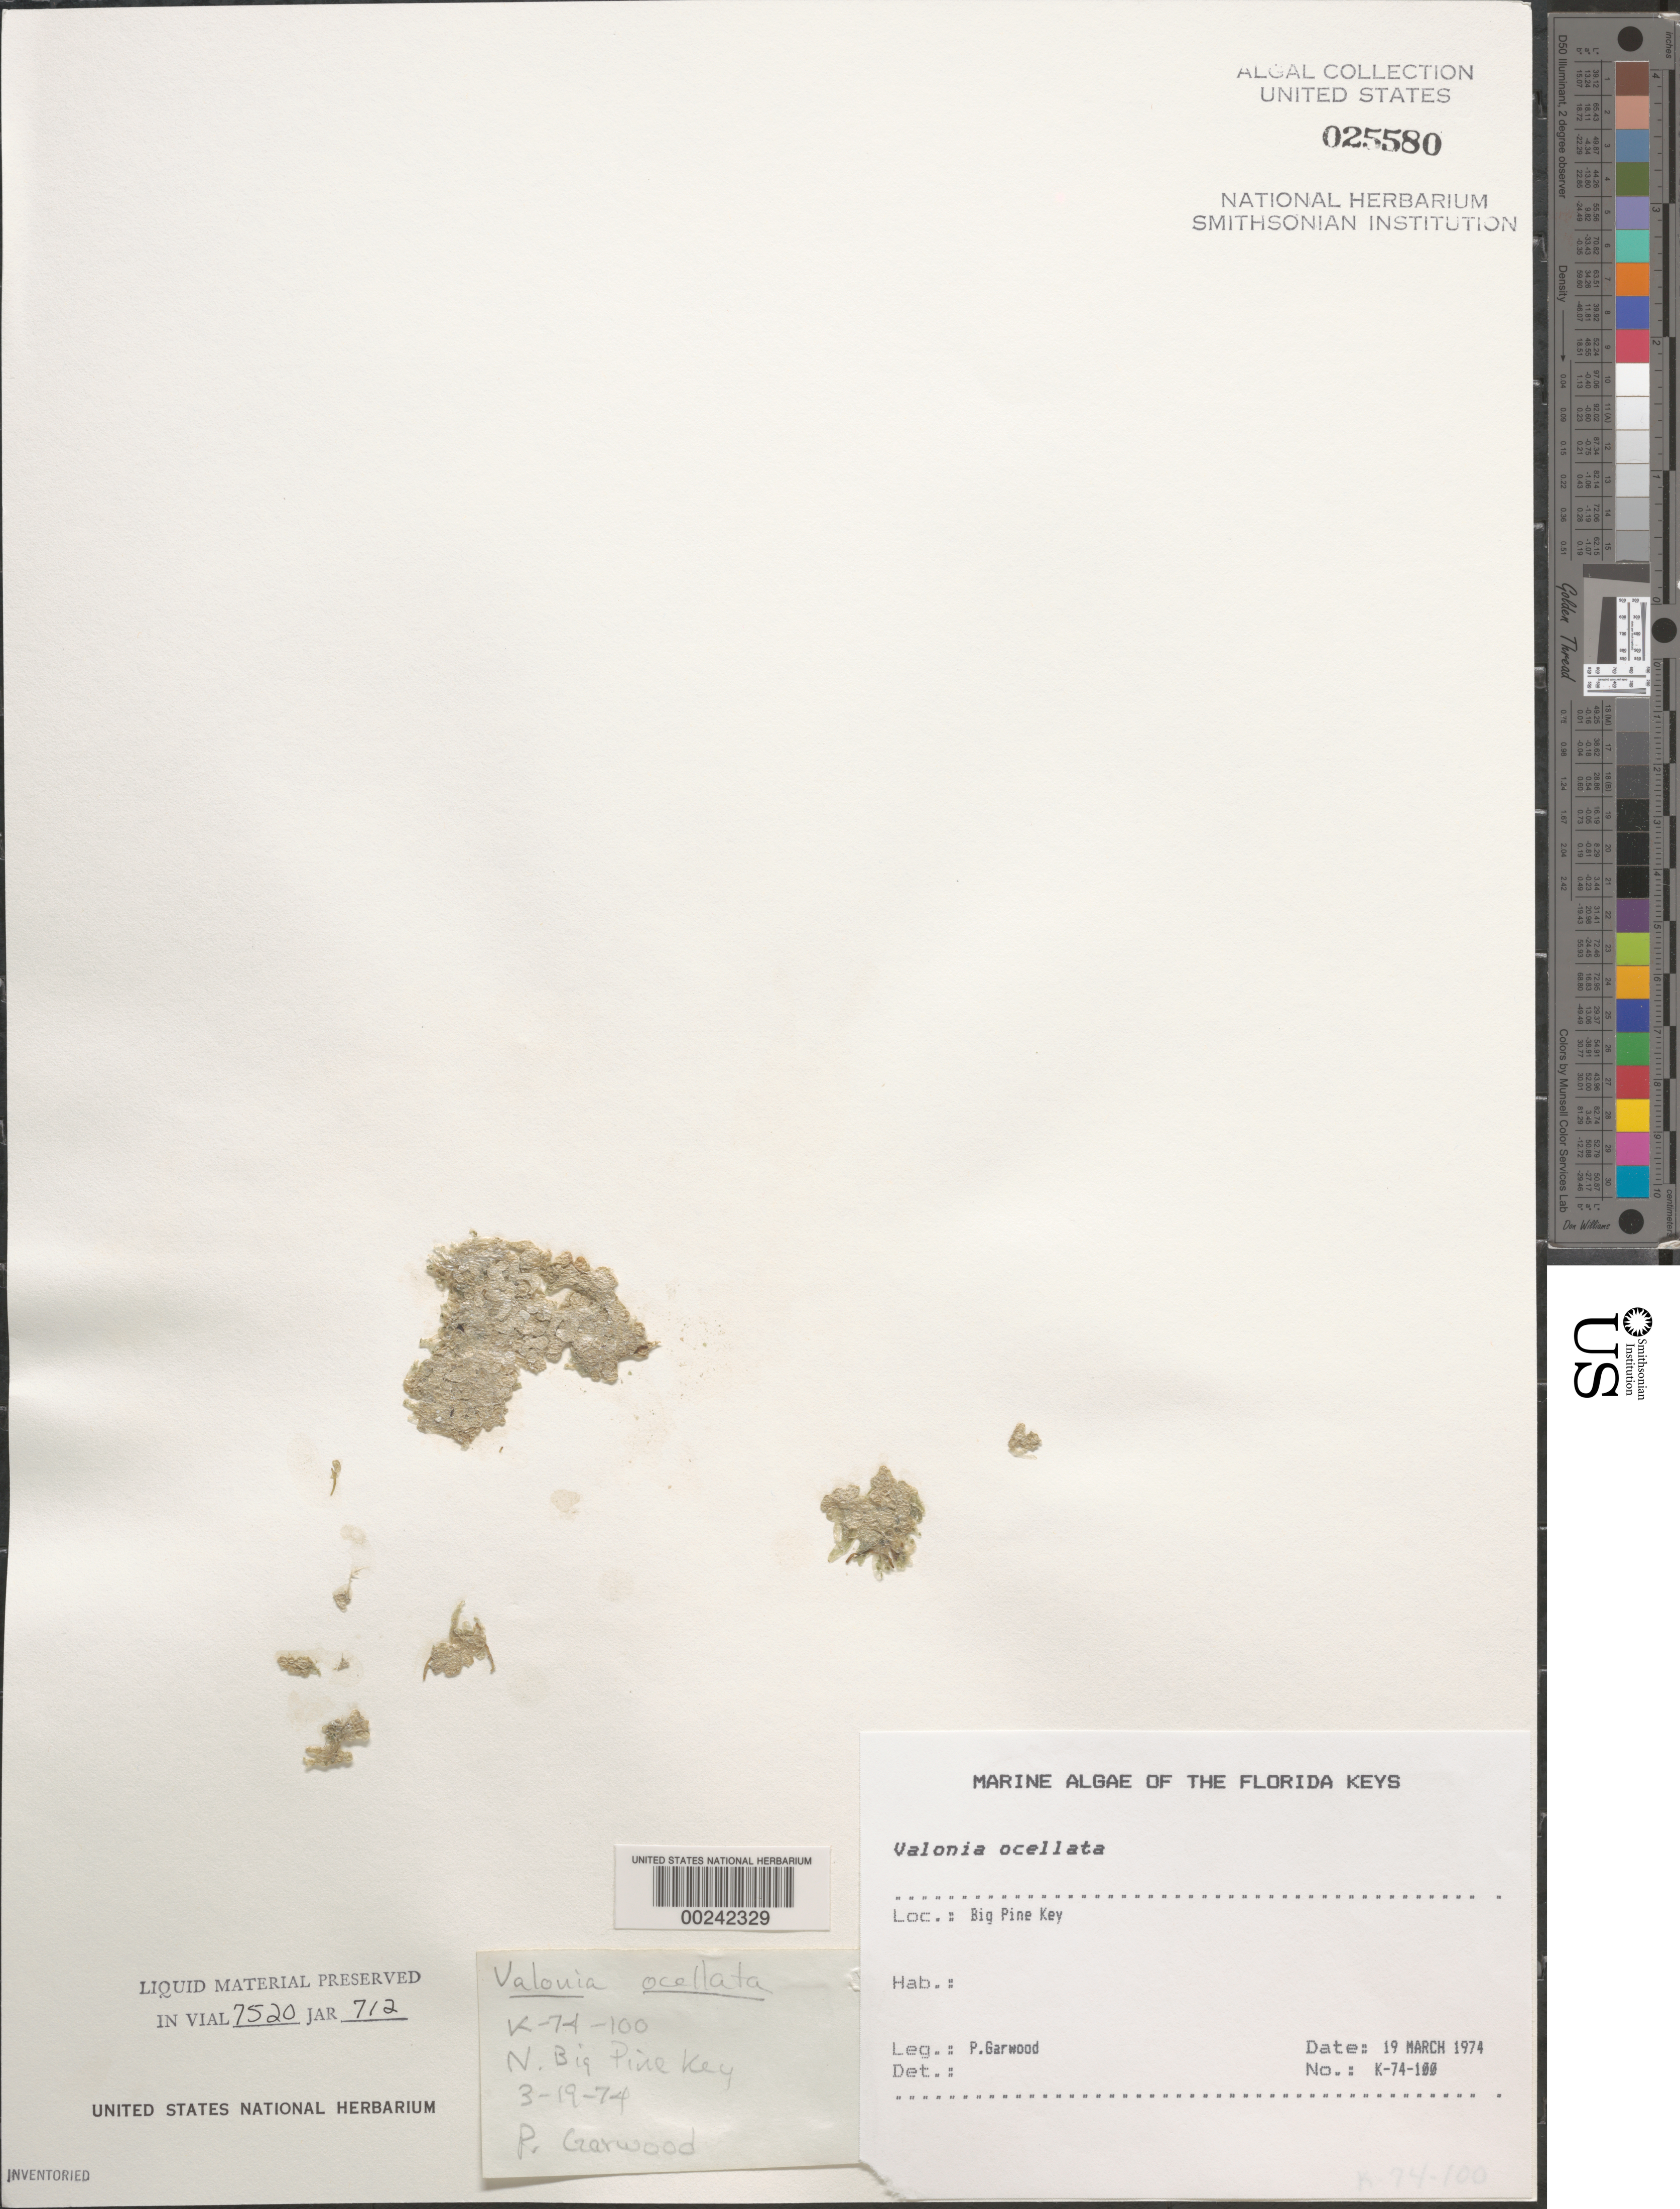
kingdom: Plantae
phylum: Chlorophyta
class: Ulvophyceae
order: Siphonocladales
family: Siphonocladaceae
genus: Dictyosphaeria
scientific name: Dictyosphaeria ocellata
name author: (M. Howe) Olsen-Stojkovich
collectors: P. Garwood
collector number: K-74-100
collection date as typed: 19 Mar 1972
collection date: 1972-03-19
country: United States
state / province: Florida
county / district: Monroe County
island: Big Pine Key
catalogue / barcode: US 25580